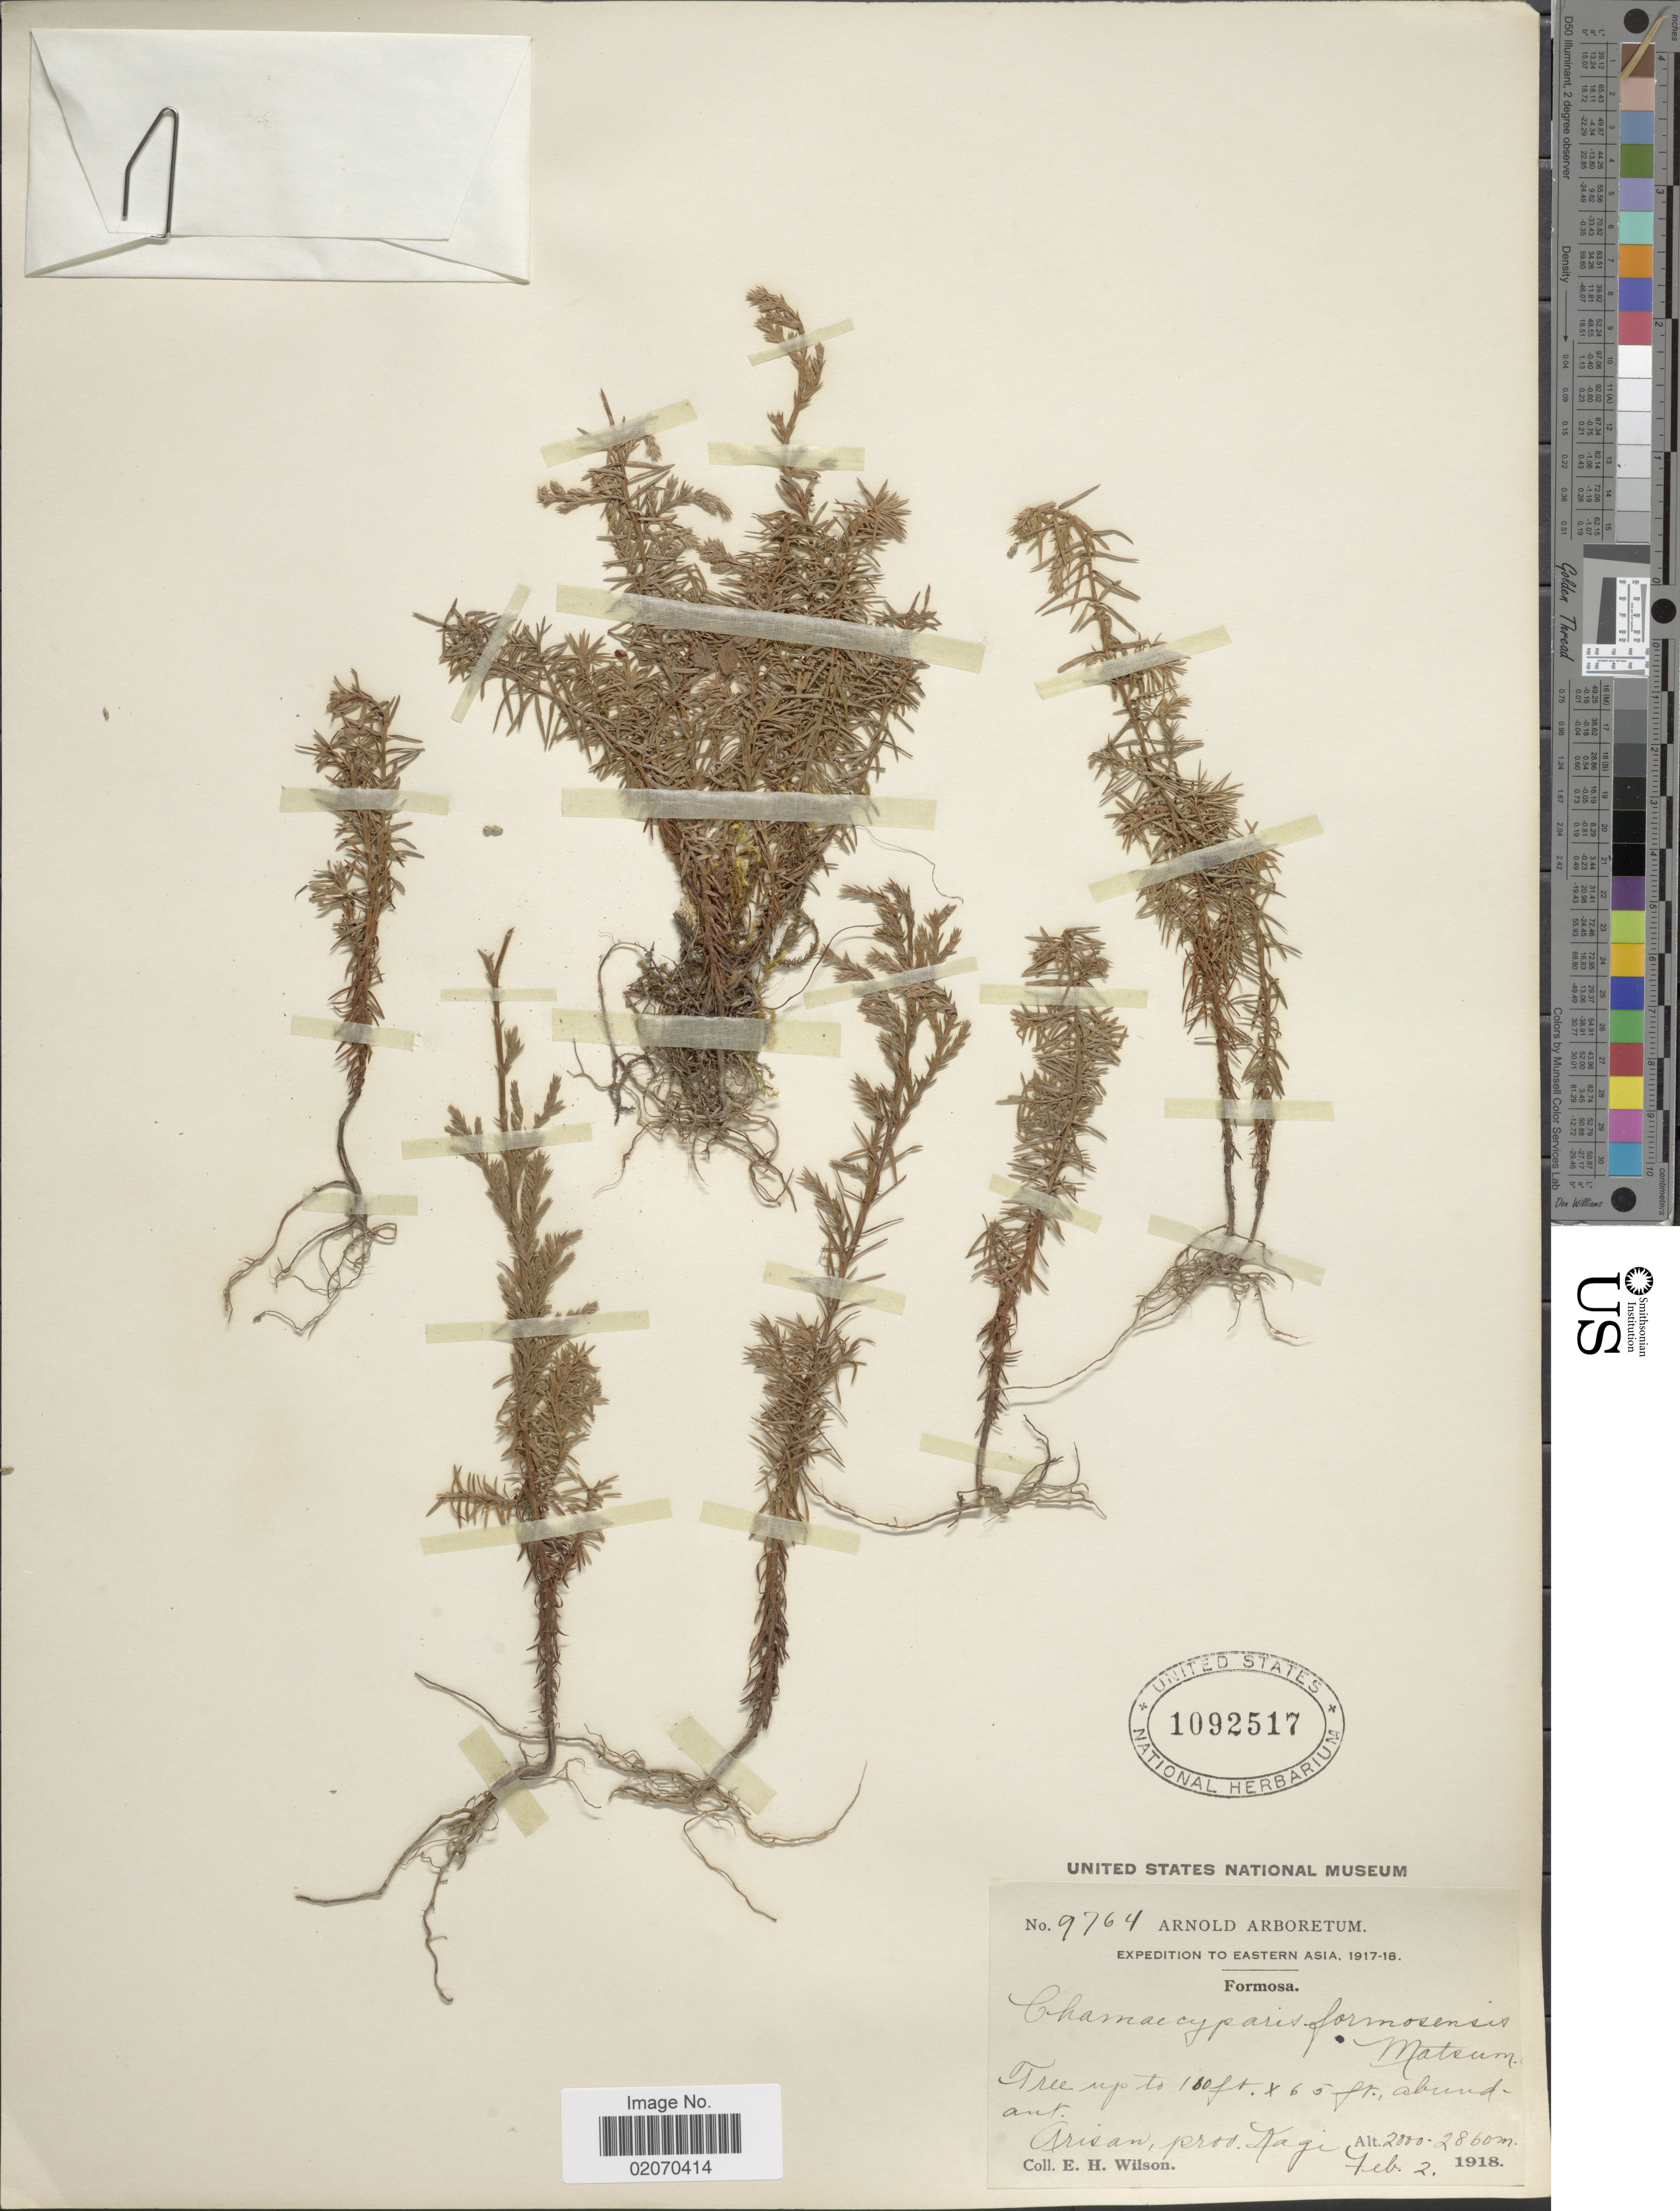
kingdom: Plantae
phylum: Tracheophyta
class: Pinopsida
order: Pinales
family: Cupressaceae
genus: Chamaecyparis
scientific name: Chamaecyparis formosensis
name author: Matsum.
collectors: E. Wilson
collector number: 9764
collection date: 1918-02-02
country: Taiwan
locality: Formosa. Arisan, prov. Kagi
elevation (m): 2000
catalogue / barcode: US 1092517